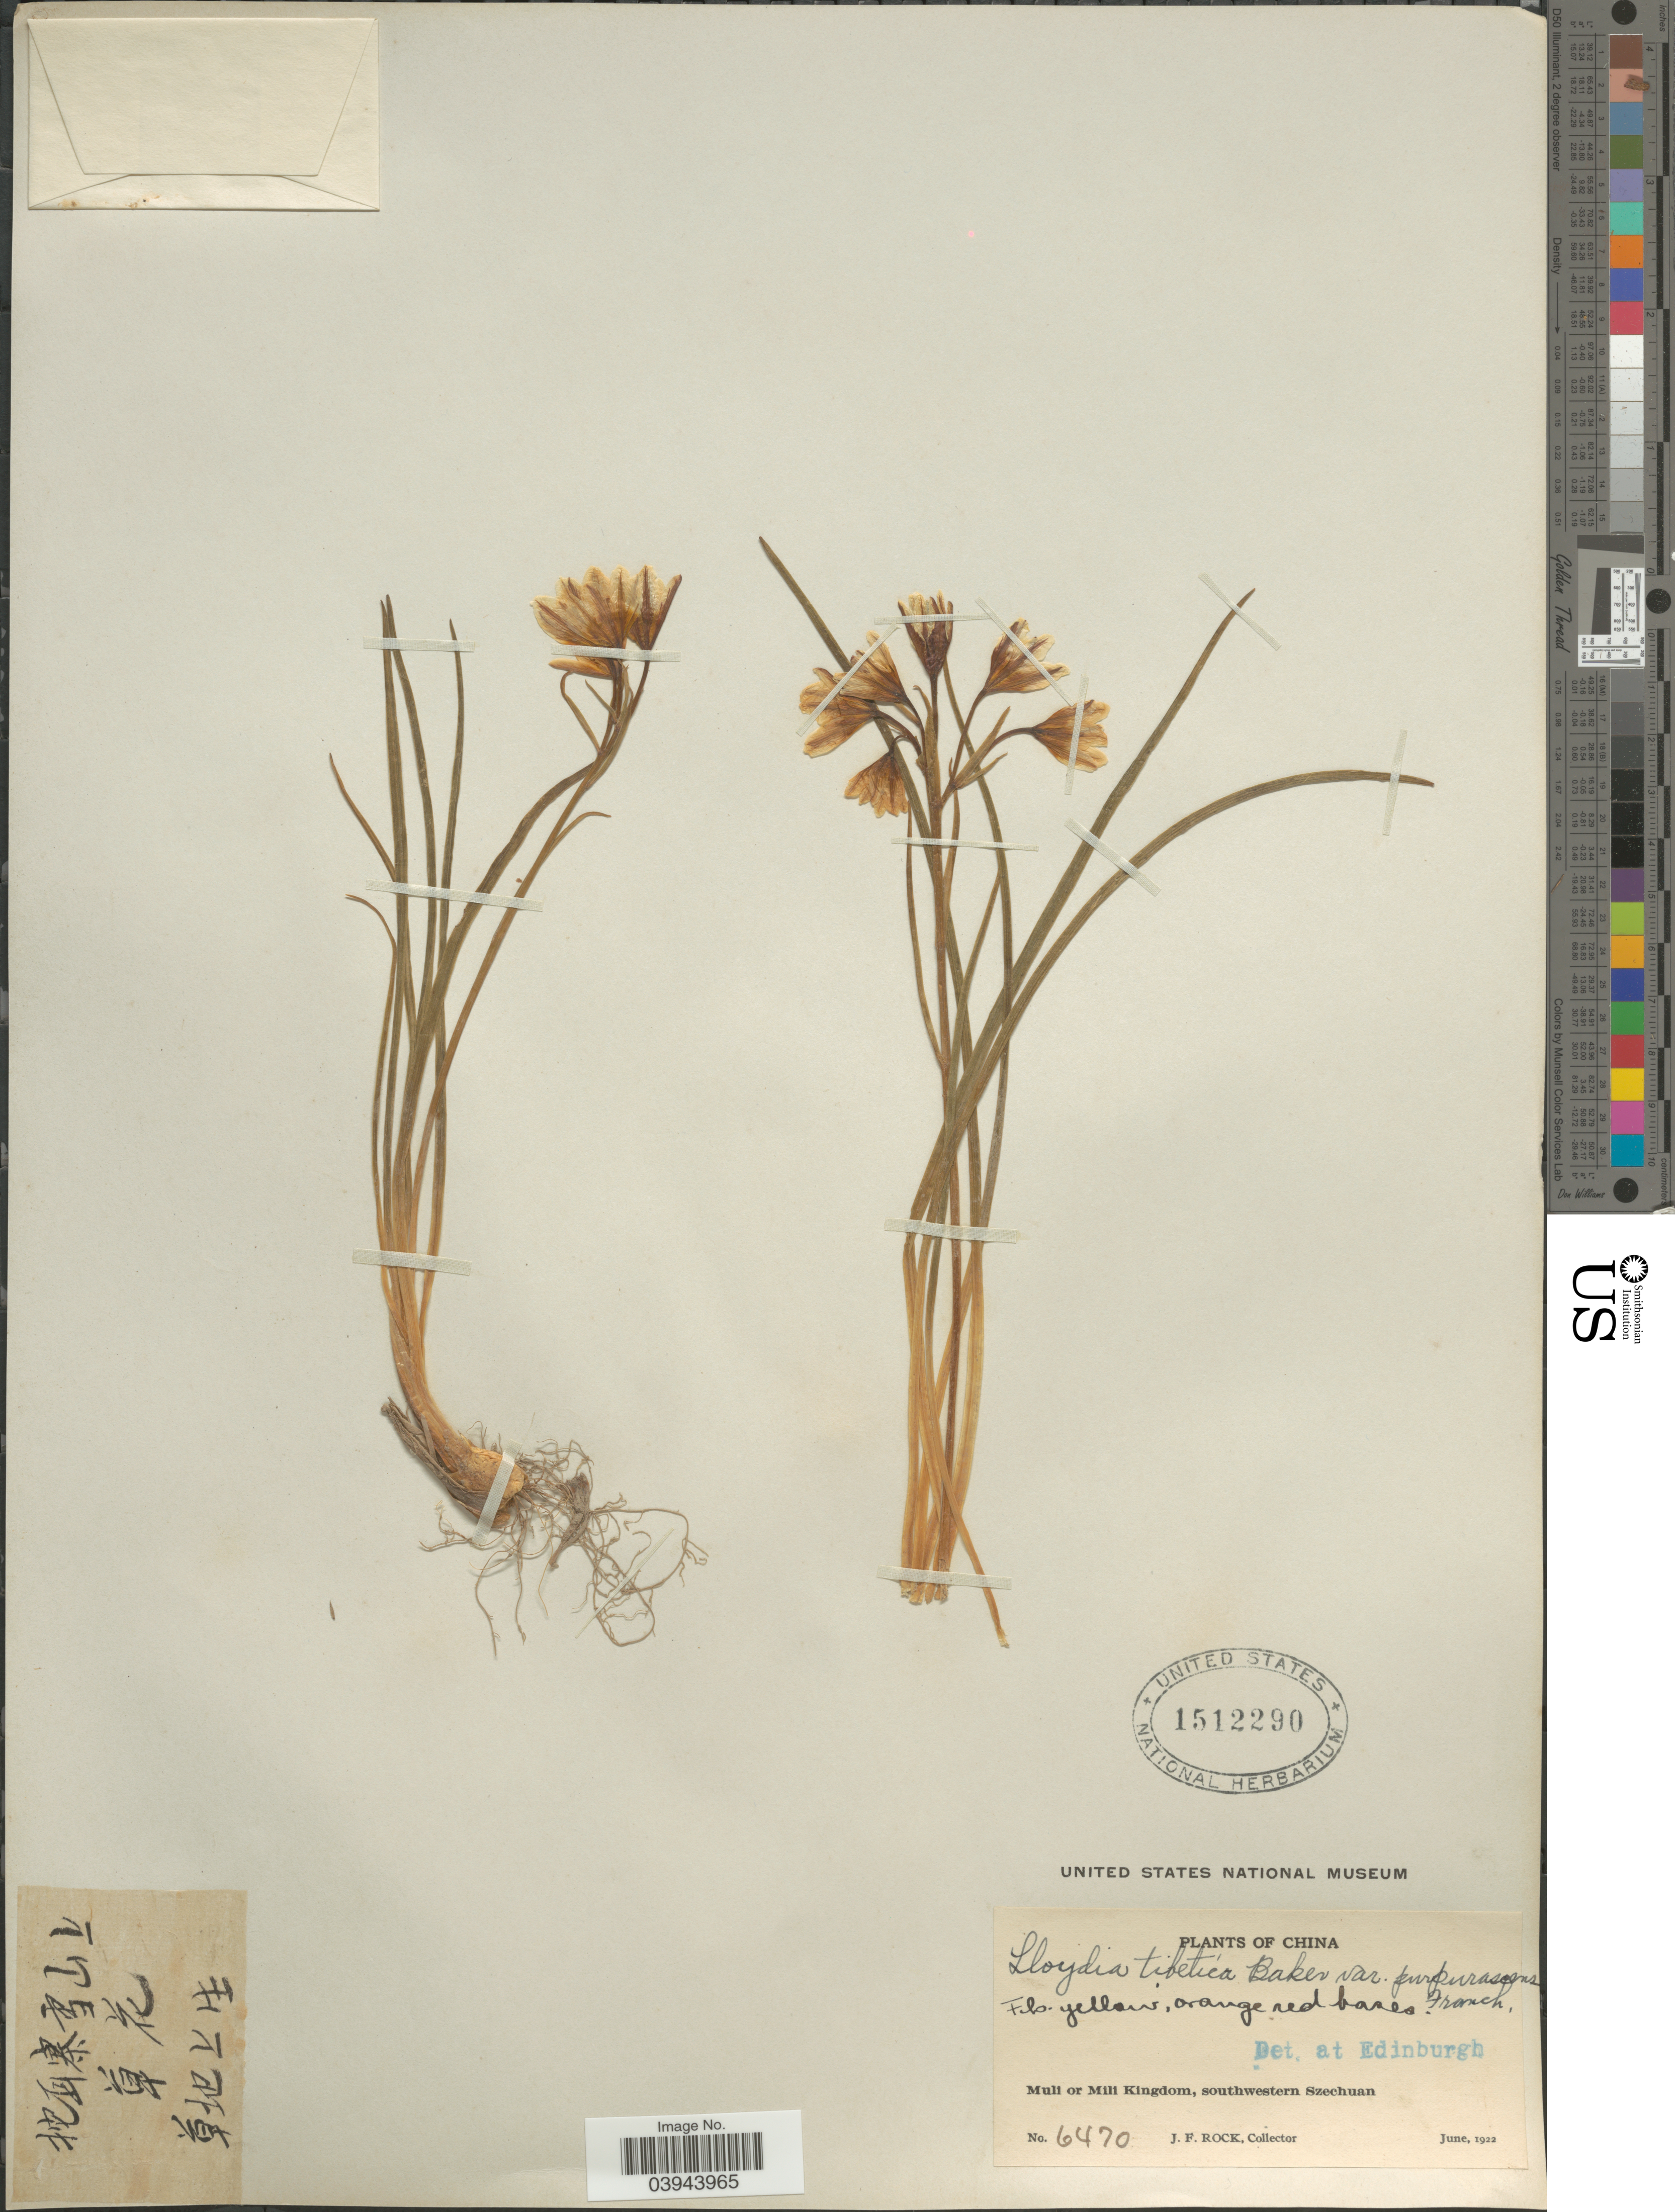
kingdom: Plantae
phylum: Tracheophyta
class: Liliopsida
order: Liliales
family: Liliaceae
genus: Lloydia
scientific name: Lloydia tibetica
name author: Baker ex Oliv.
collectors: J. Rock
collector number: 6470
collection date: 1922-06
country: China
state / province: Sichuan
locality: Muli or Mili Kingdom, southwestern Szechuan.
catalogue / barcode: US 1512290